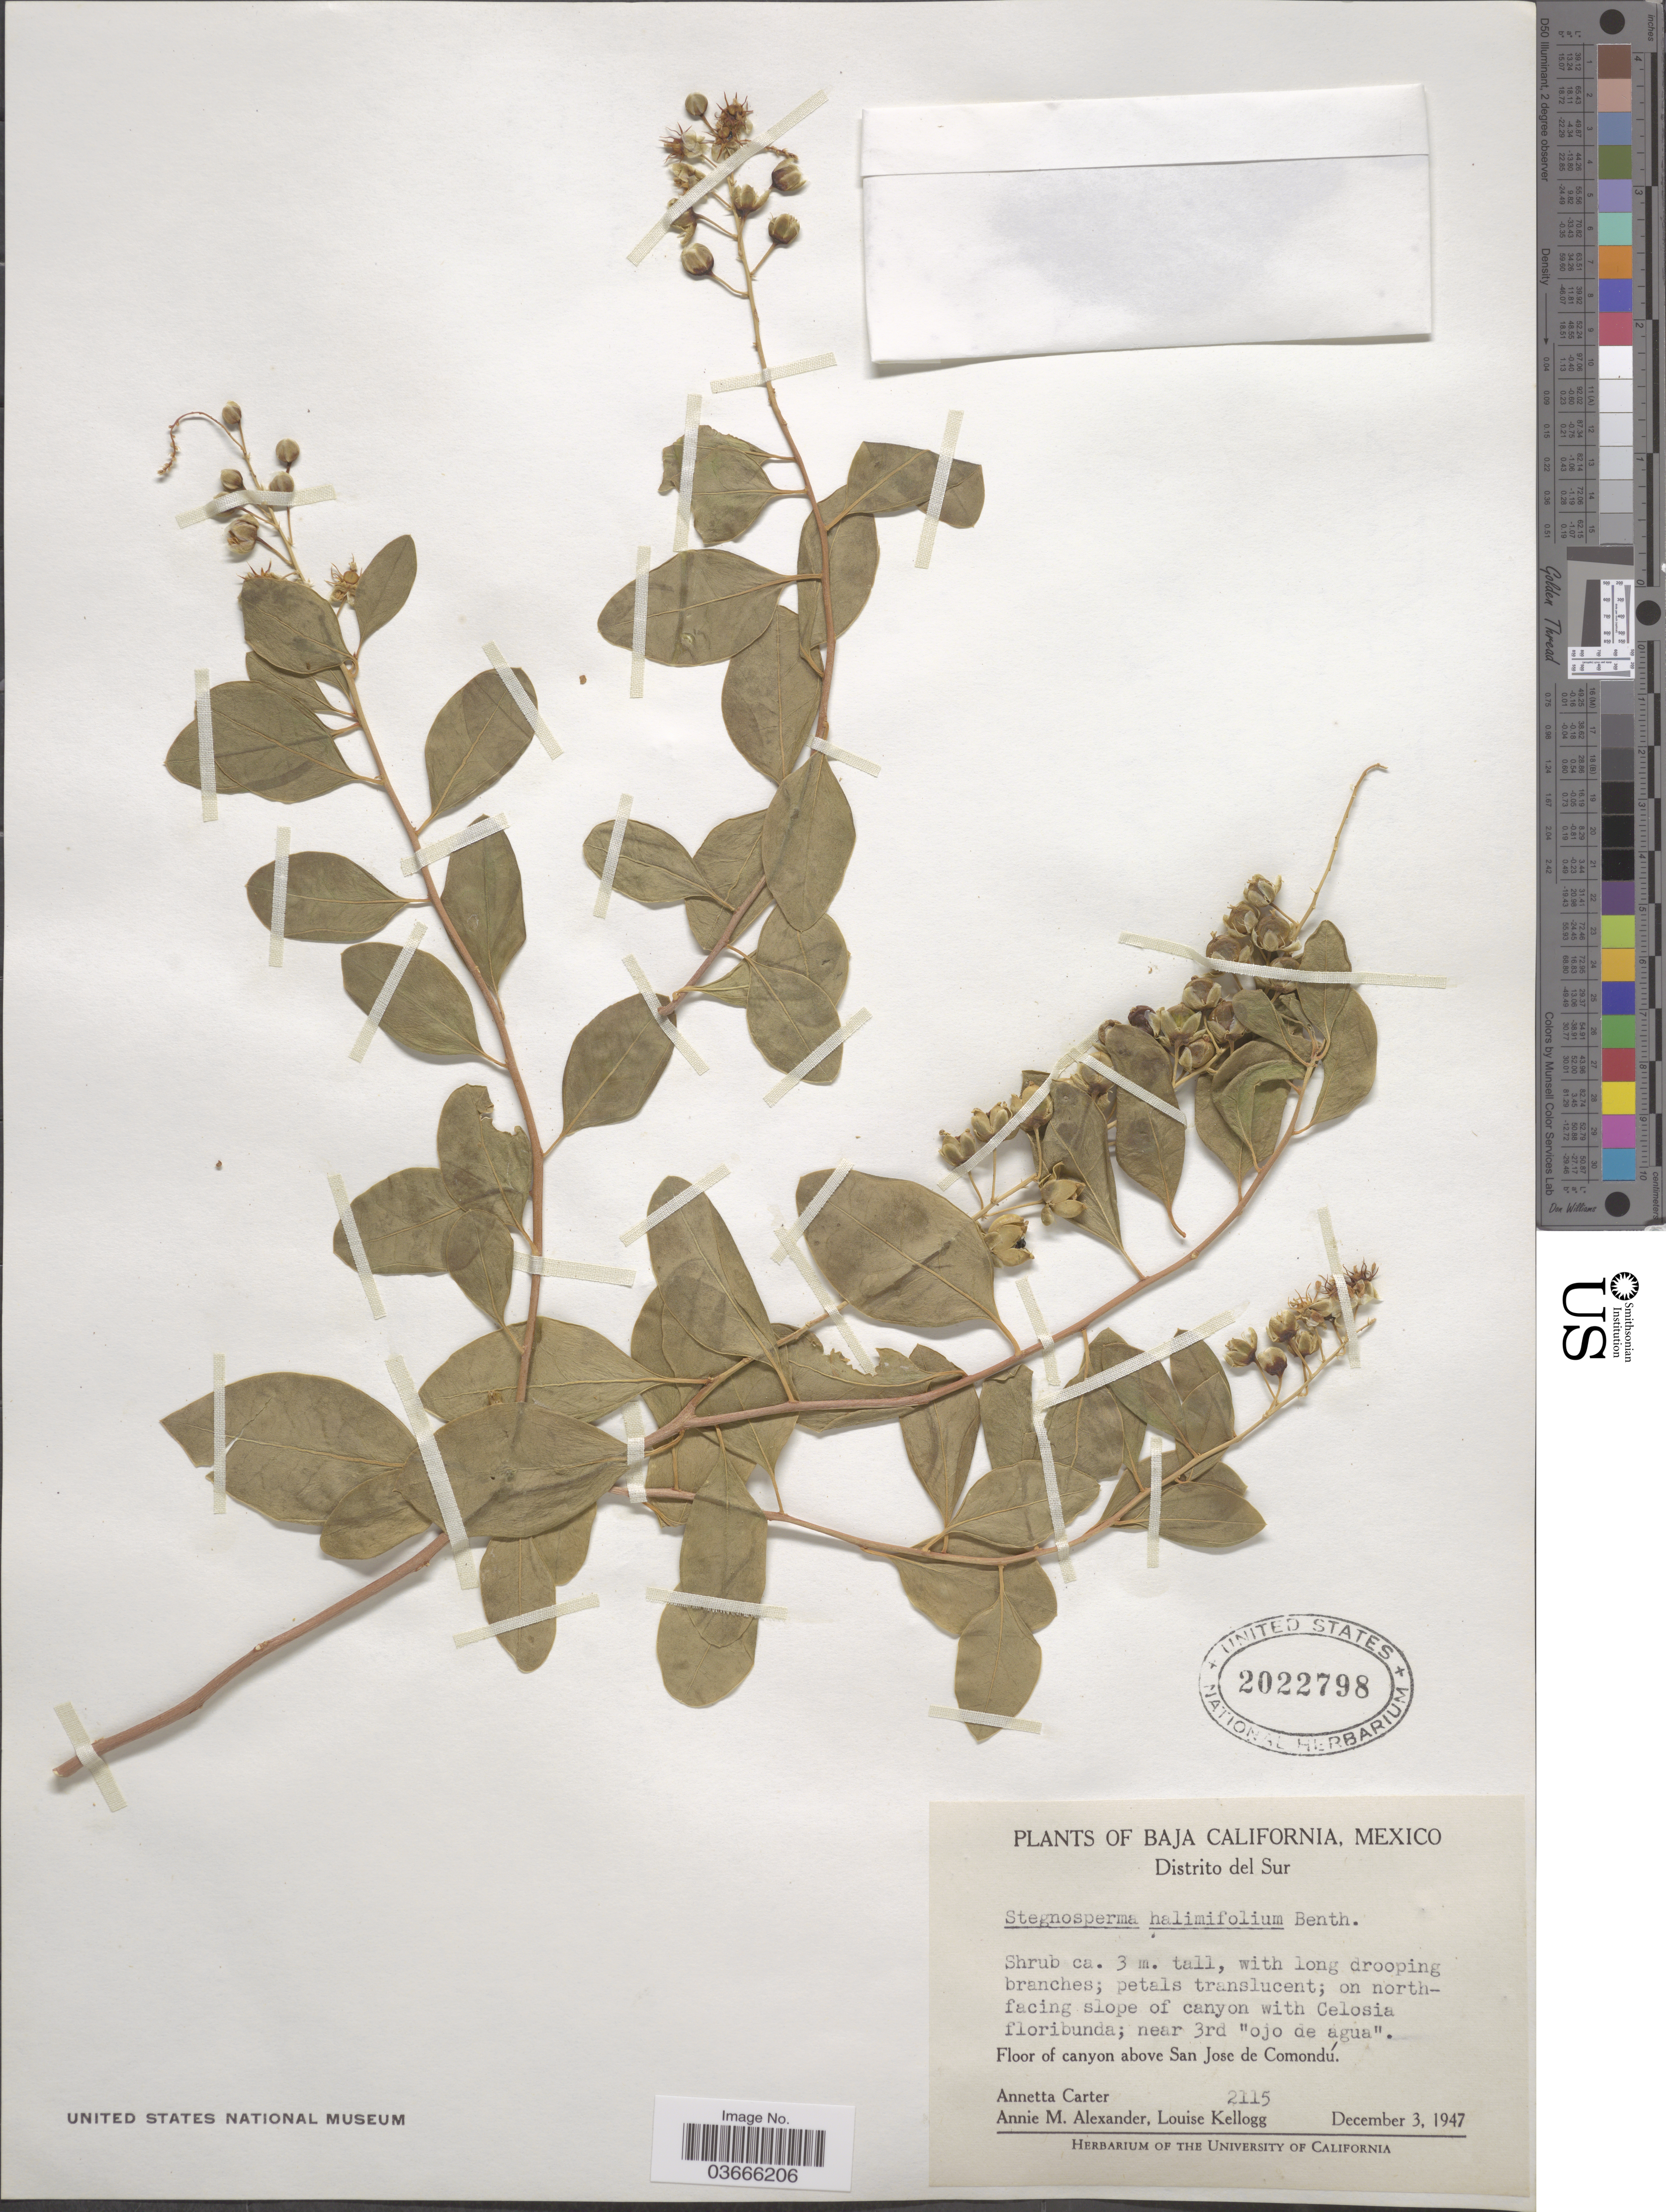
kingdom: Plantae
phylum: Tracheophyta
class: Magnoliopsida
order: Caryophyllales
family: Stegnospermataceae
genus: Stegnosperma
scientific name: Stegnosperma halimifolium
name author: Benth.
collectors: A. Carter, A. M. Alexander & L. Kellogg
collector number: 2115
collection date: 1947-12-03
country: Mexico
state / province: Baja California Sur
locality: Distrito del Sur. Near 3rd "ojo de agua". Floor of canyon above San Jose de Comondú.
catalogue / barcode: US 2022798